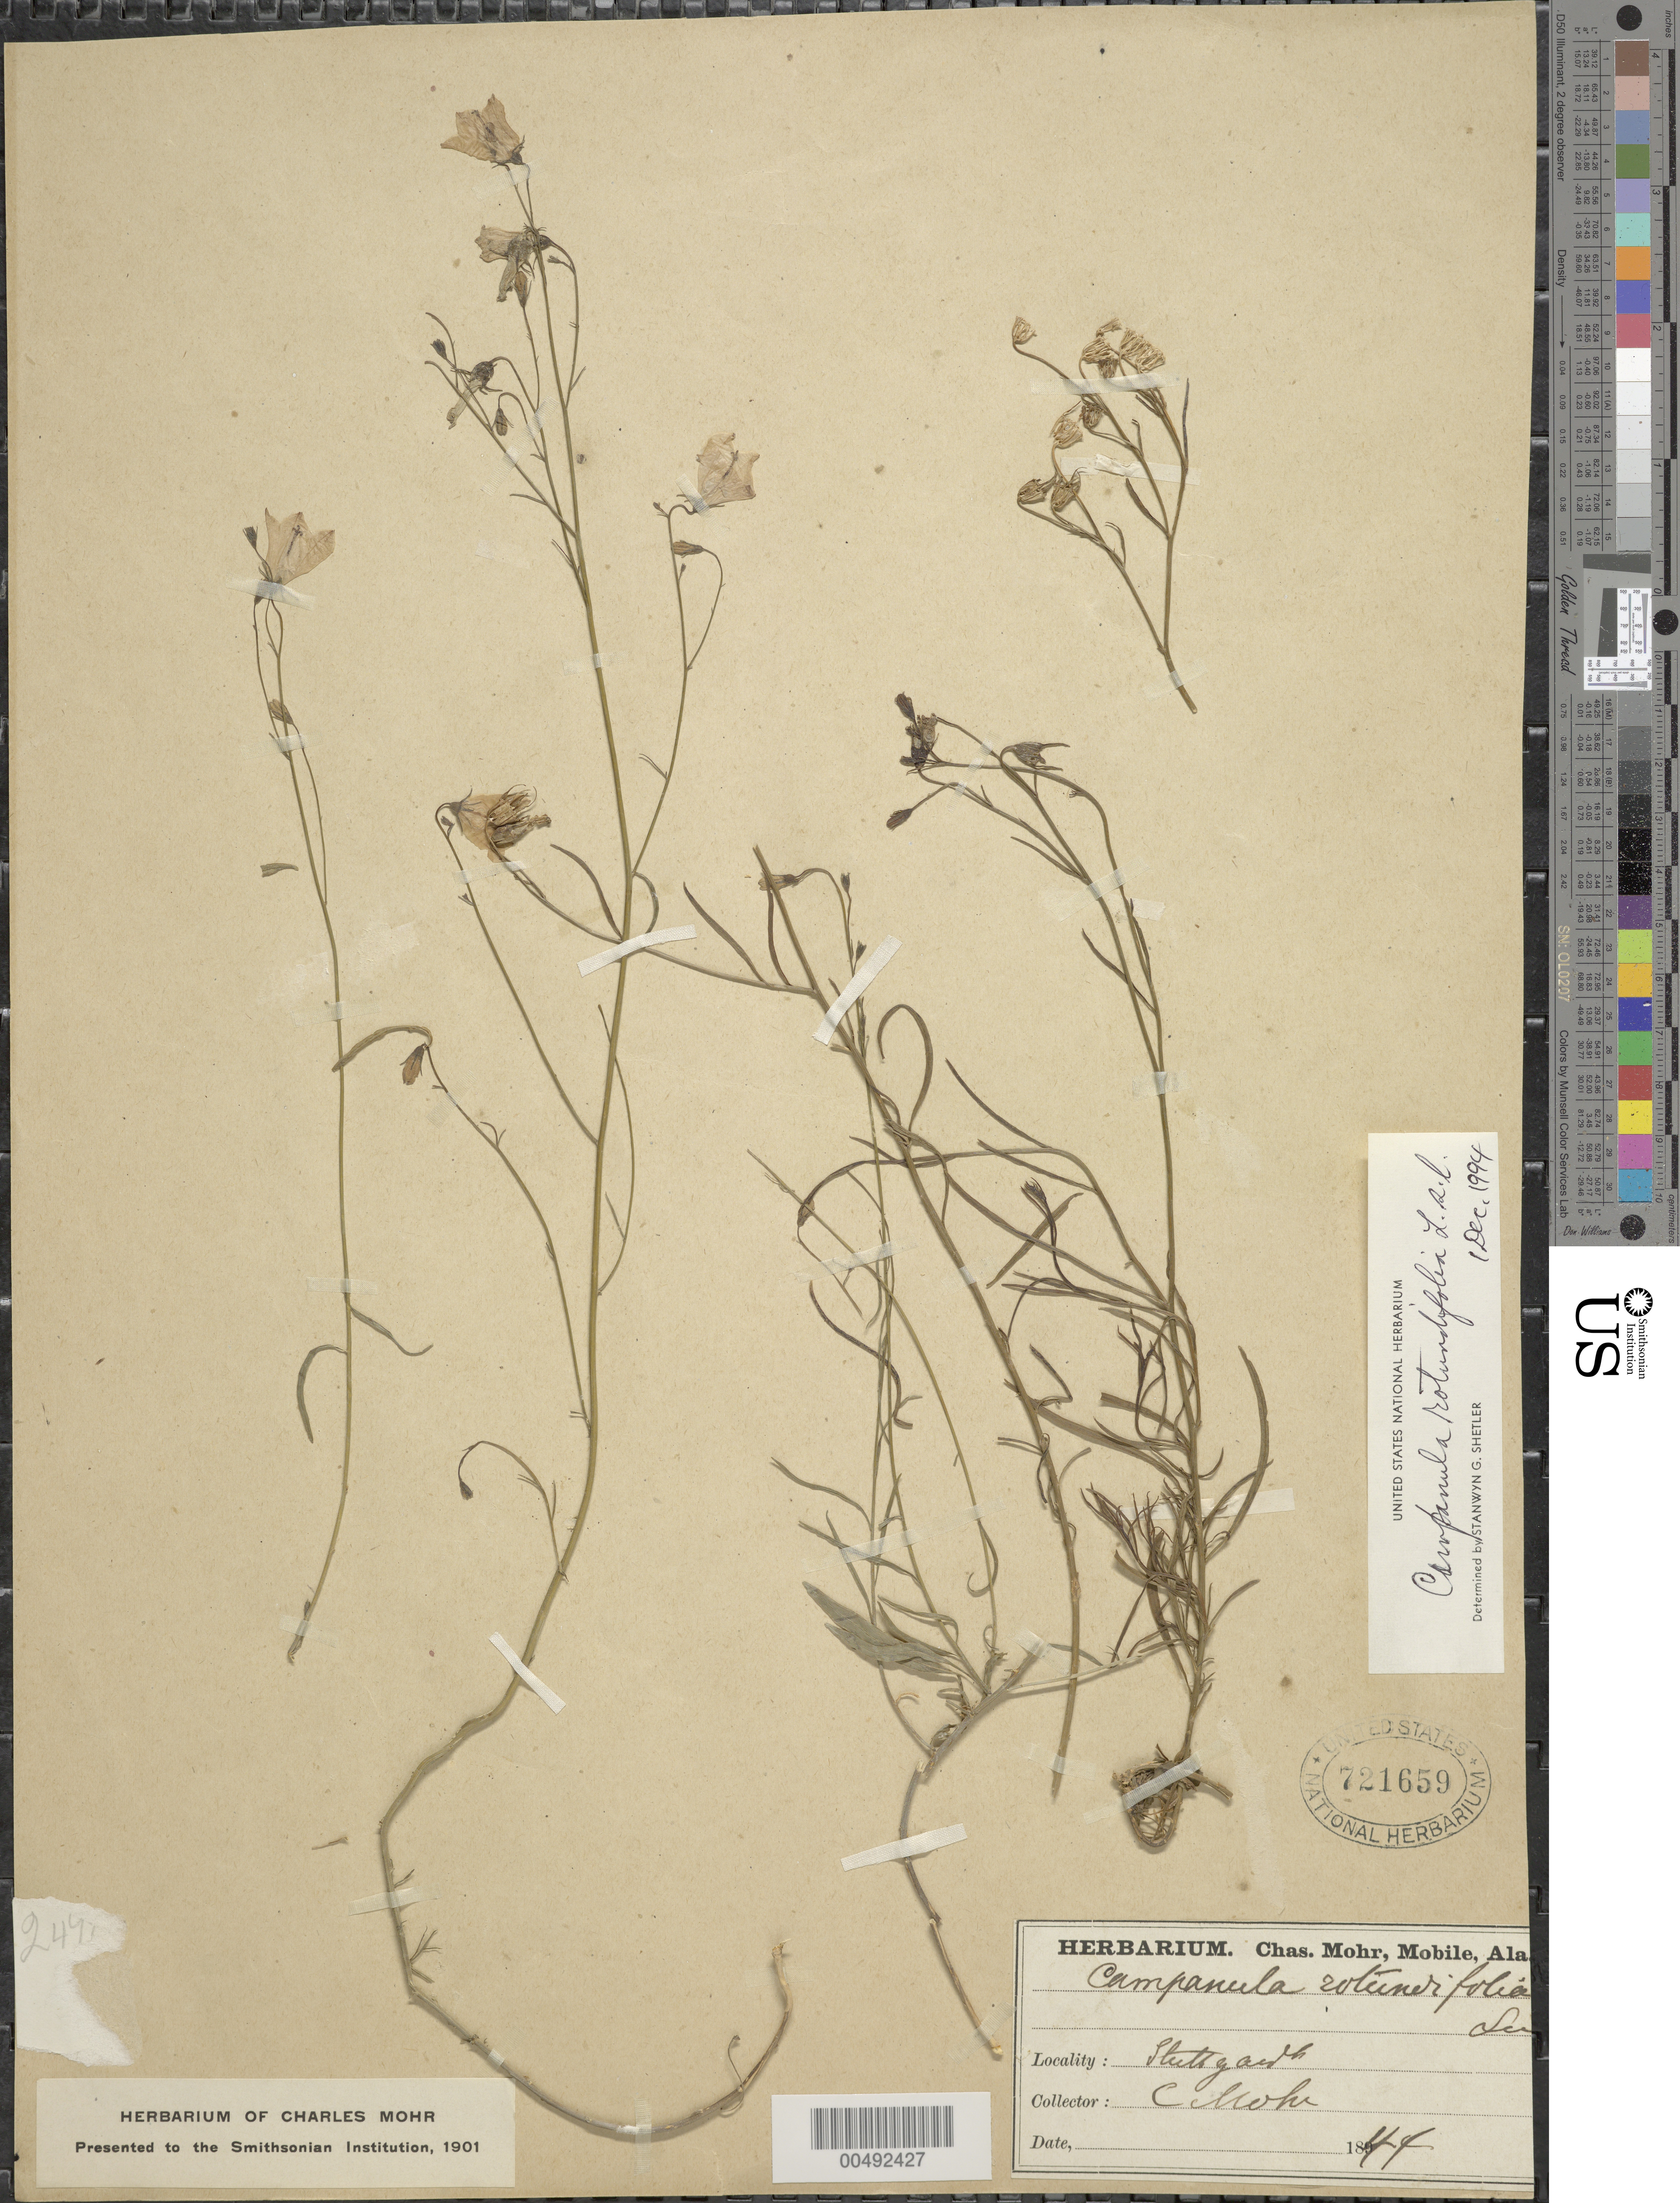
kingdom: Plantae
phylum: Tracheophyta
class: Magnoliopsida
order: Asterales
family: Campanulaceae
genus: Campanula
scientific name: Campanula rotundifolia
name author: L.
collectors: C. T. Mohr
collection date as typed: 1844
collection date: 1844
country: Germany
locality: Stuttgardh [Stuttgart]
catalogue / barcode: US 721659